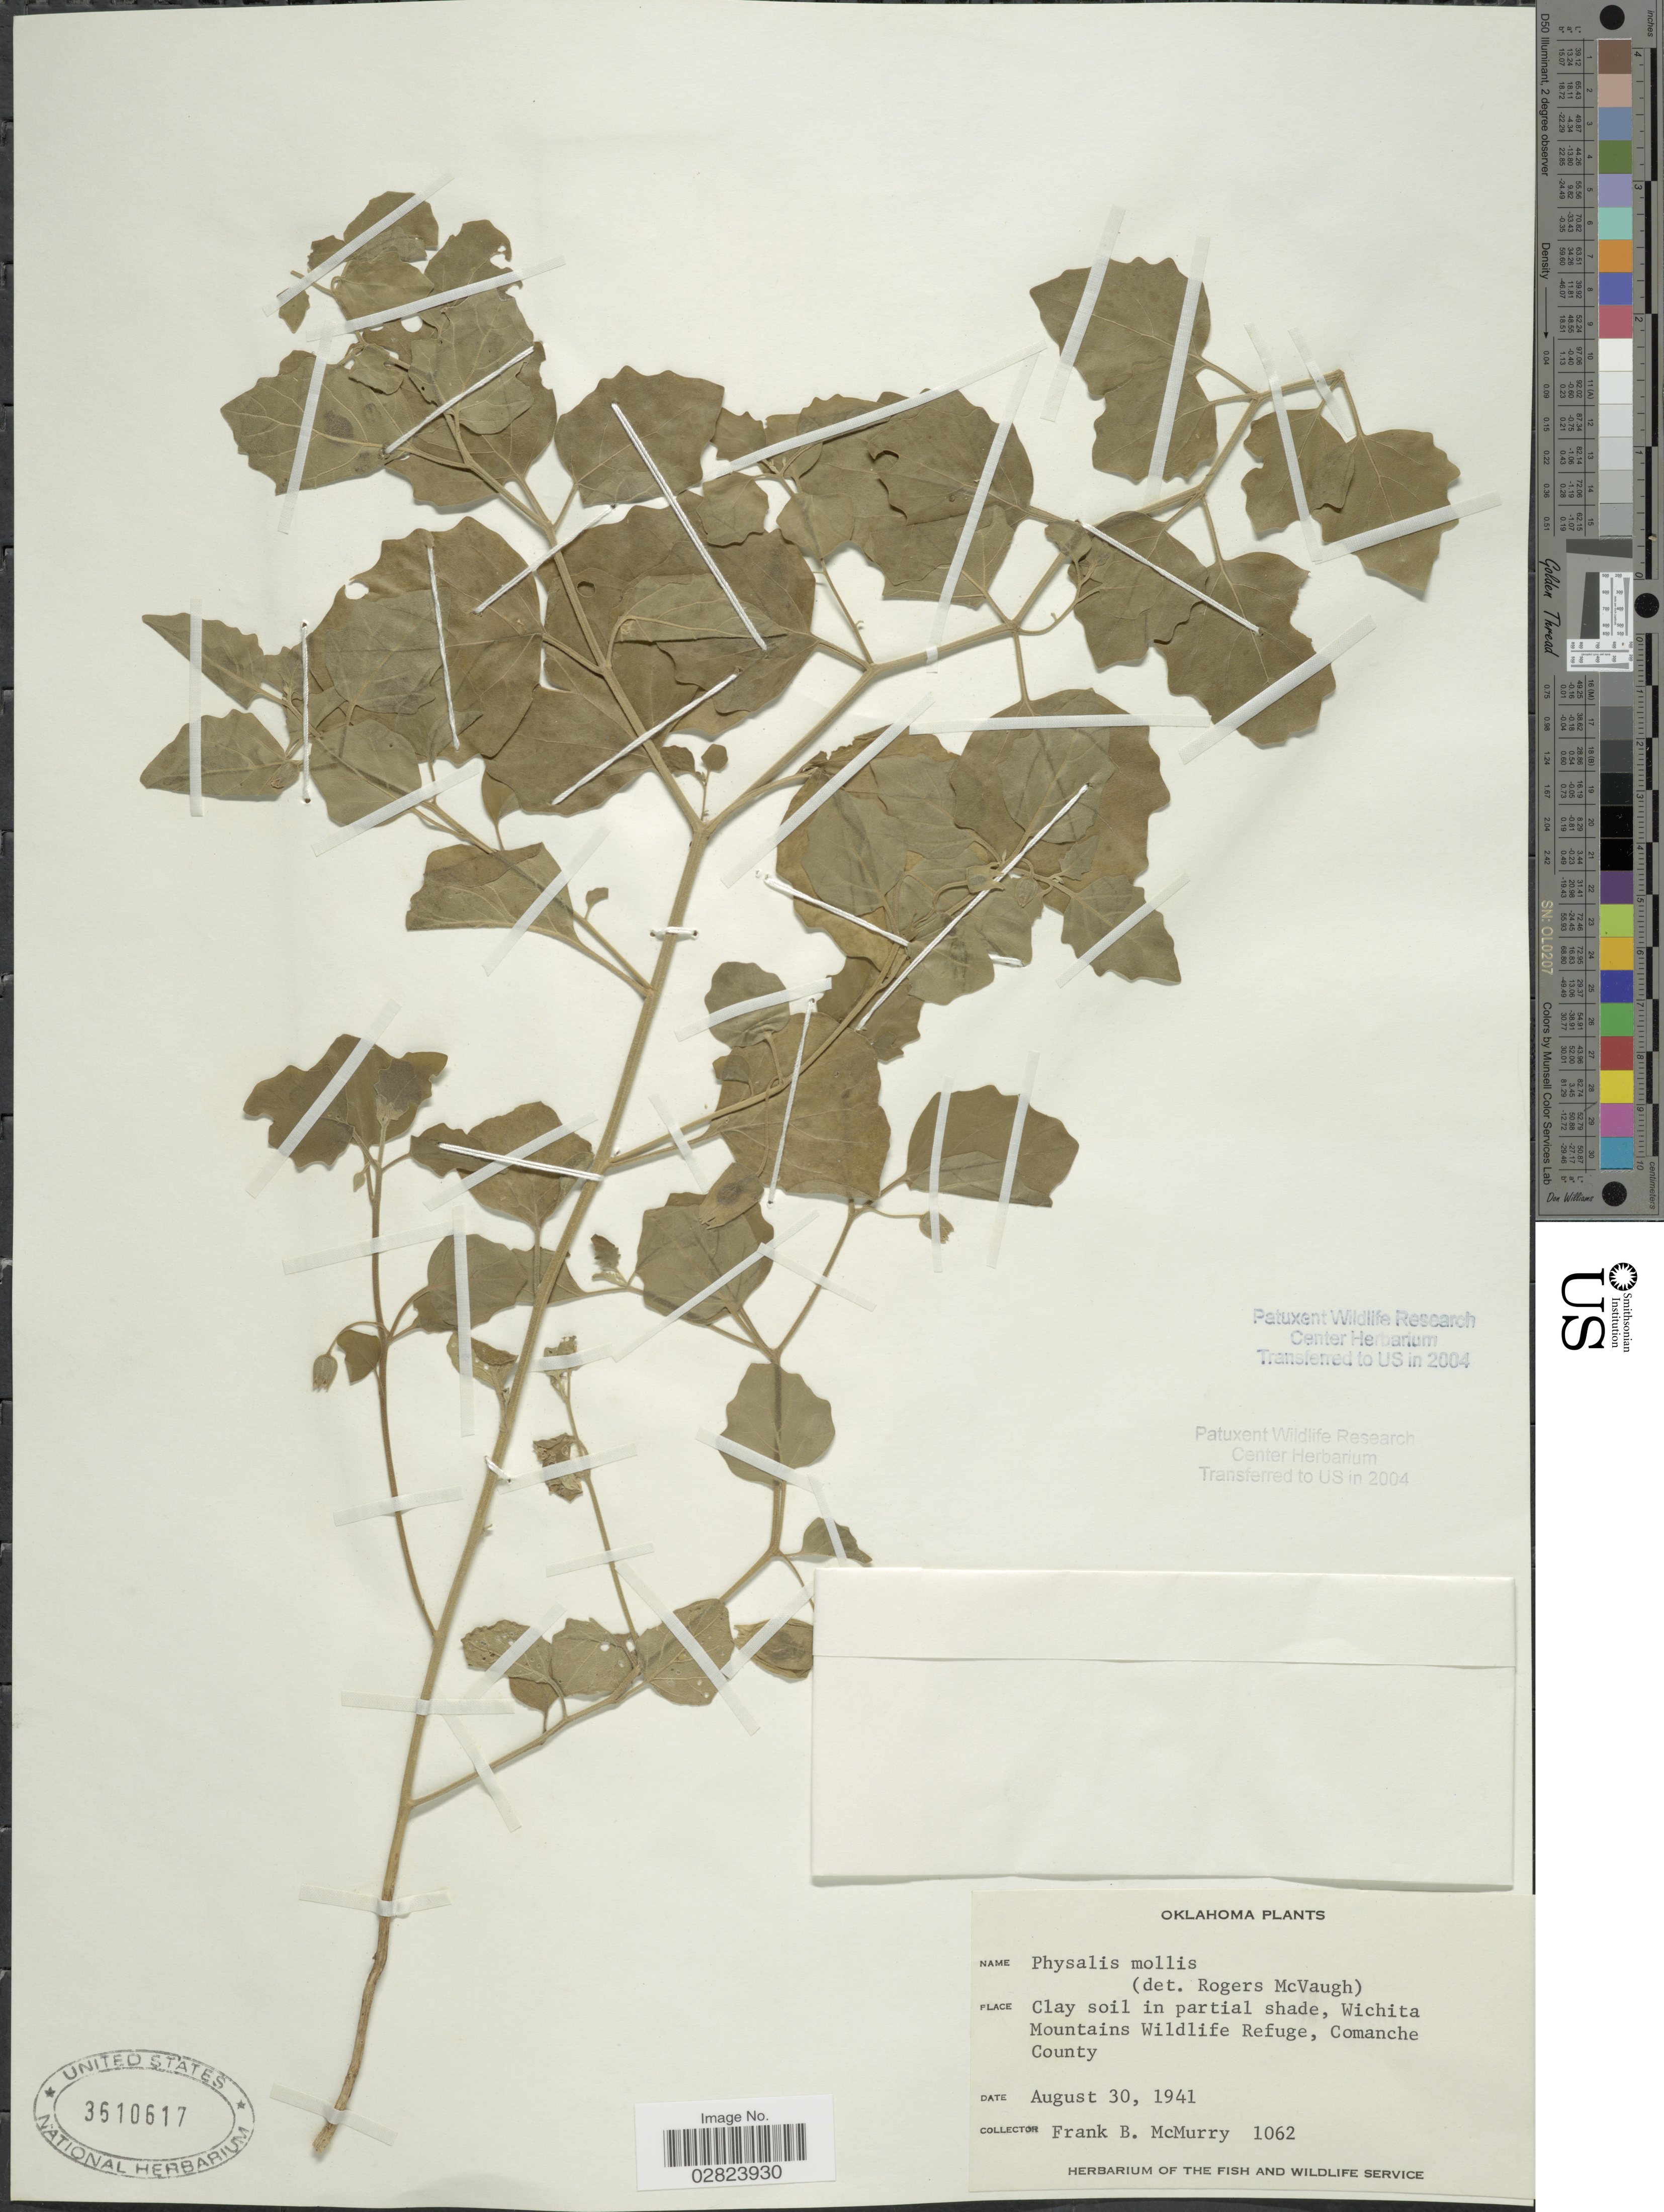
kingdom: Plantae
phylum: Tracheophyta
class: Magnoliopsida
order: Solanales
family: Solanaceae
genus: Physalis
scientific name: Physalis mollis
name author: Nutt.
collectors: F. B. McMurry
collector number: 1062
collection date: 1941-08-30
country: United States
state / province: Oklahoma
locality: Wichita Mountains Wildlife Refuge, Comanche County.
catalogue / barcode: US 3610617